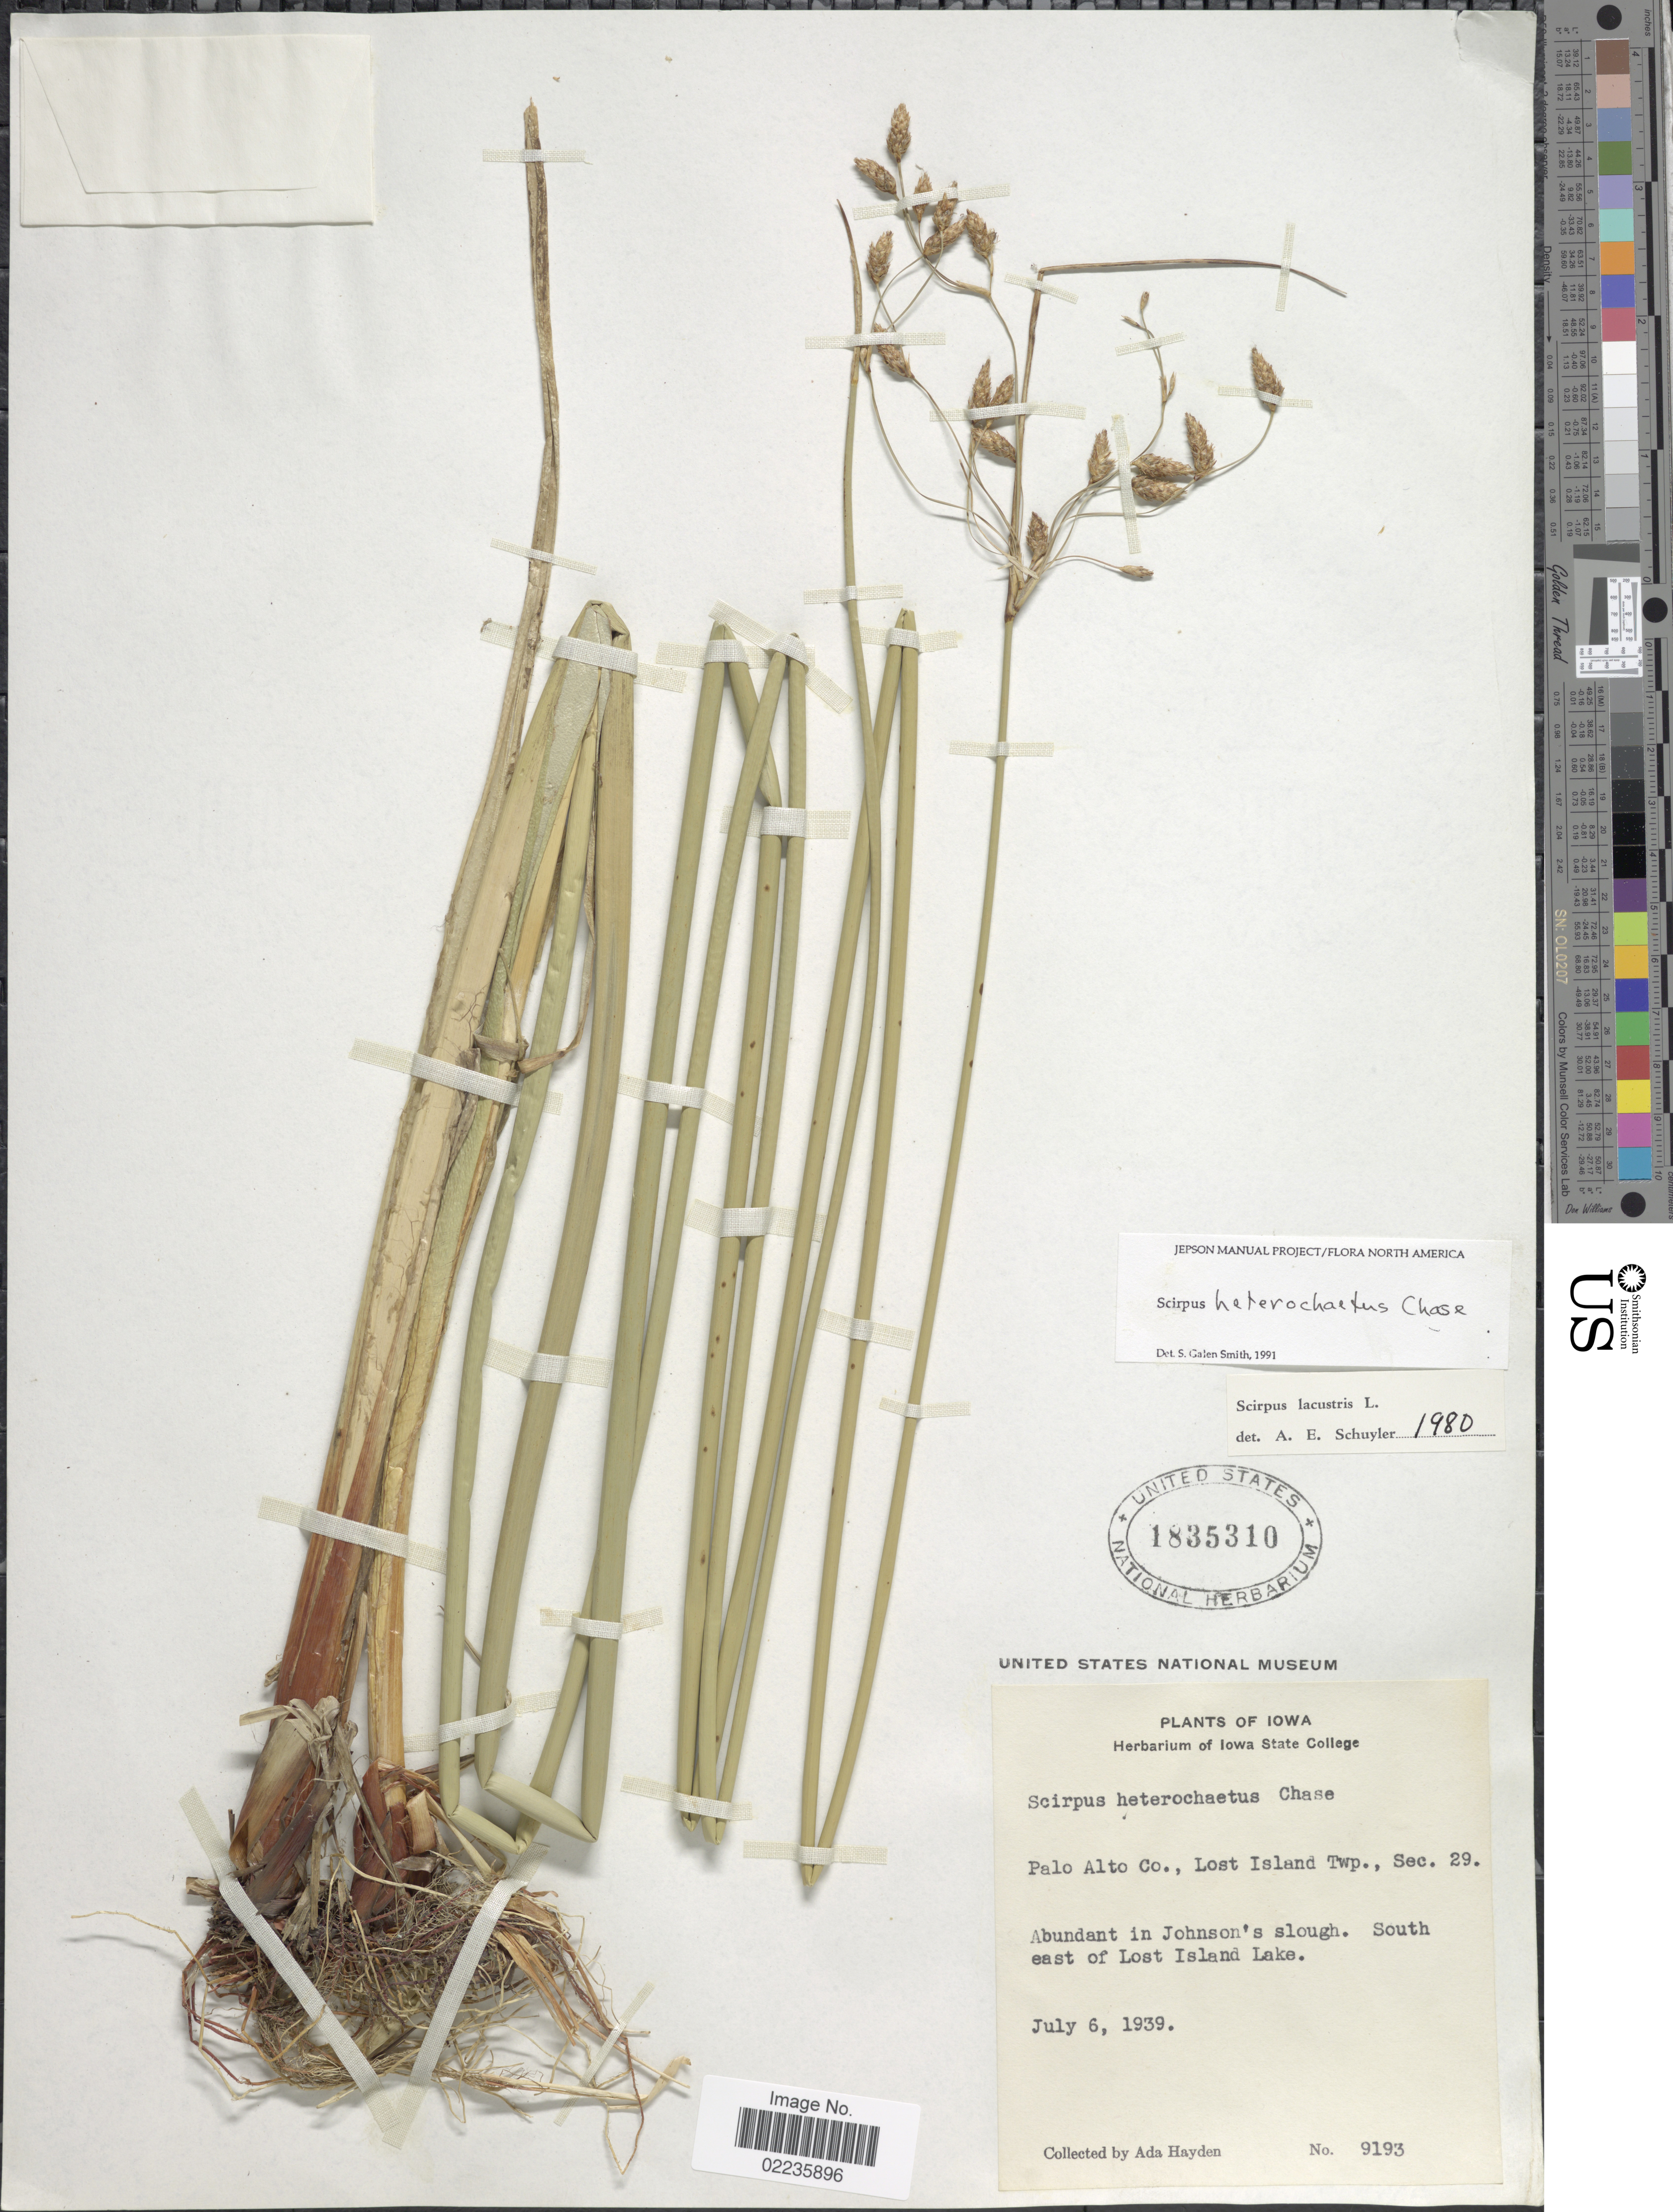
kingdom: Plantae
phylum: Tracheophyta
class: Liliopsida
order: Poales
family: Cyperaceae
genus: Schoenoplectus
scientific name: Schoenoplectus heterochaetus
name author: (Chase) Soják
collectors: Ada Hayden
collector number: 9193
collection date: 1939-07-06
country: United States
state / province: Iowa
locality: Palo Alto Co., Lost Island Twp., Sec. 29. Abundant in Johnson's slough. South east of Lost Island Lake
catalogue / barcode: US 1835310